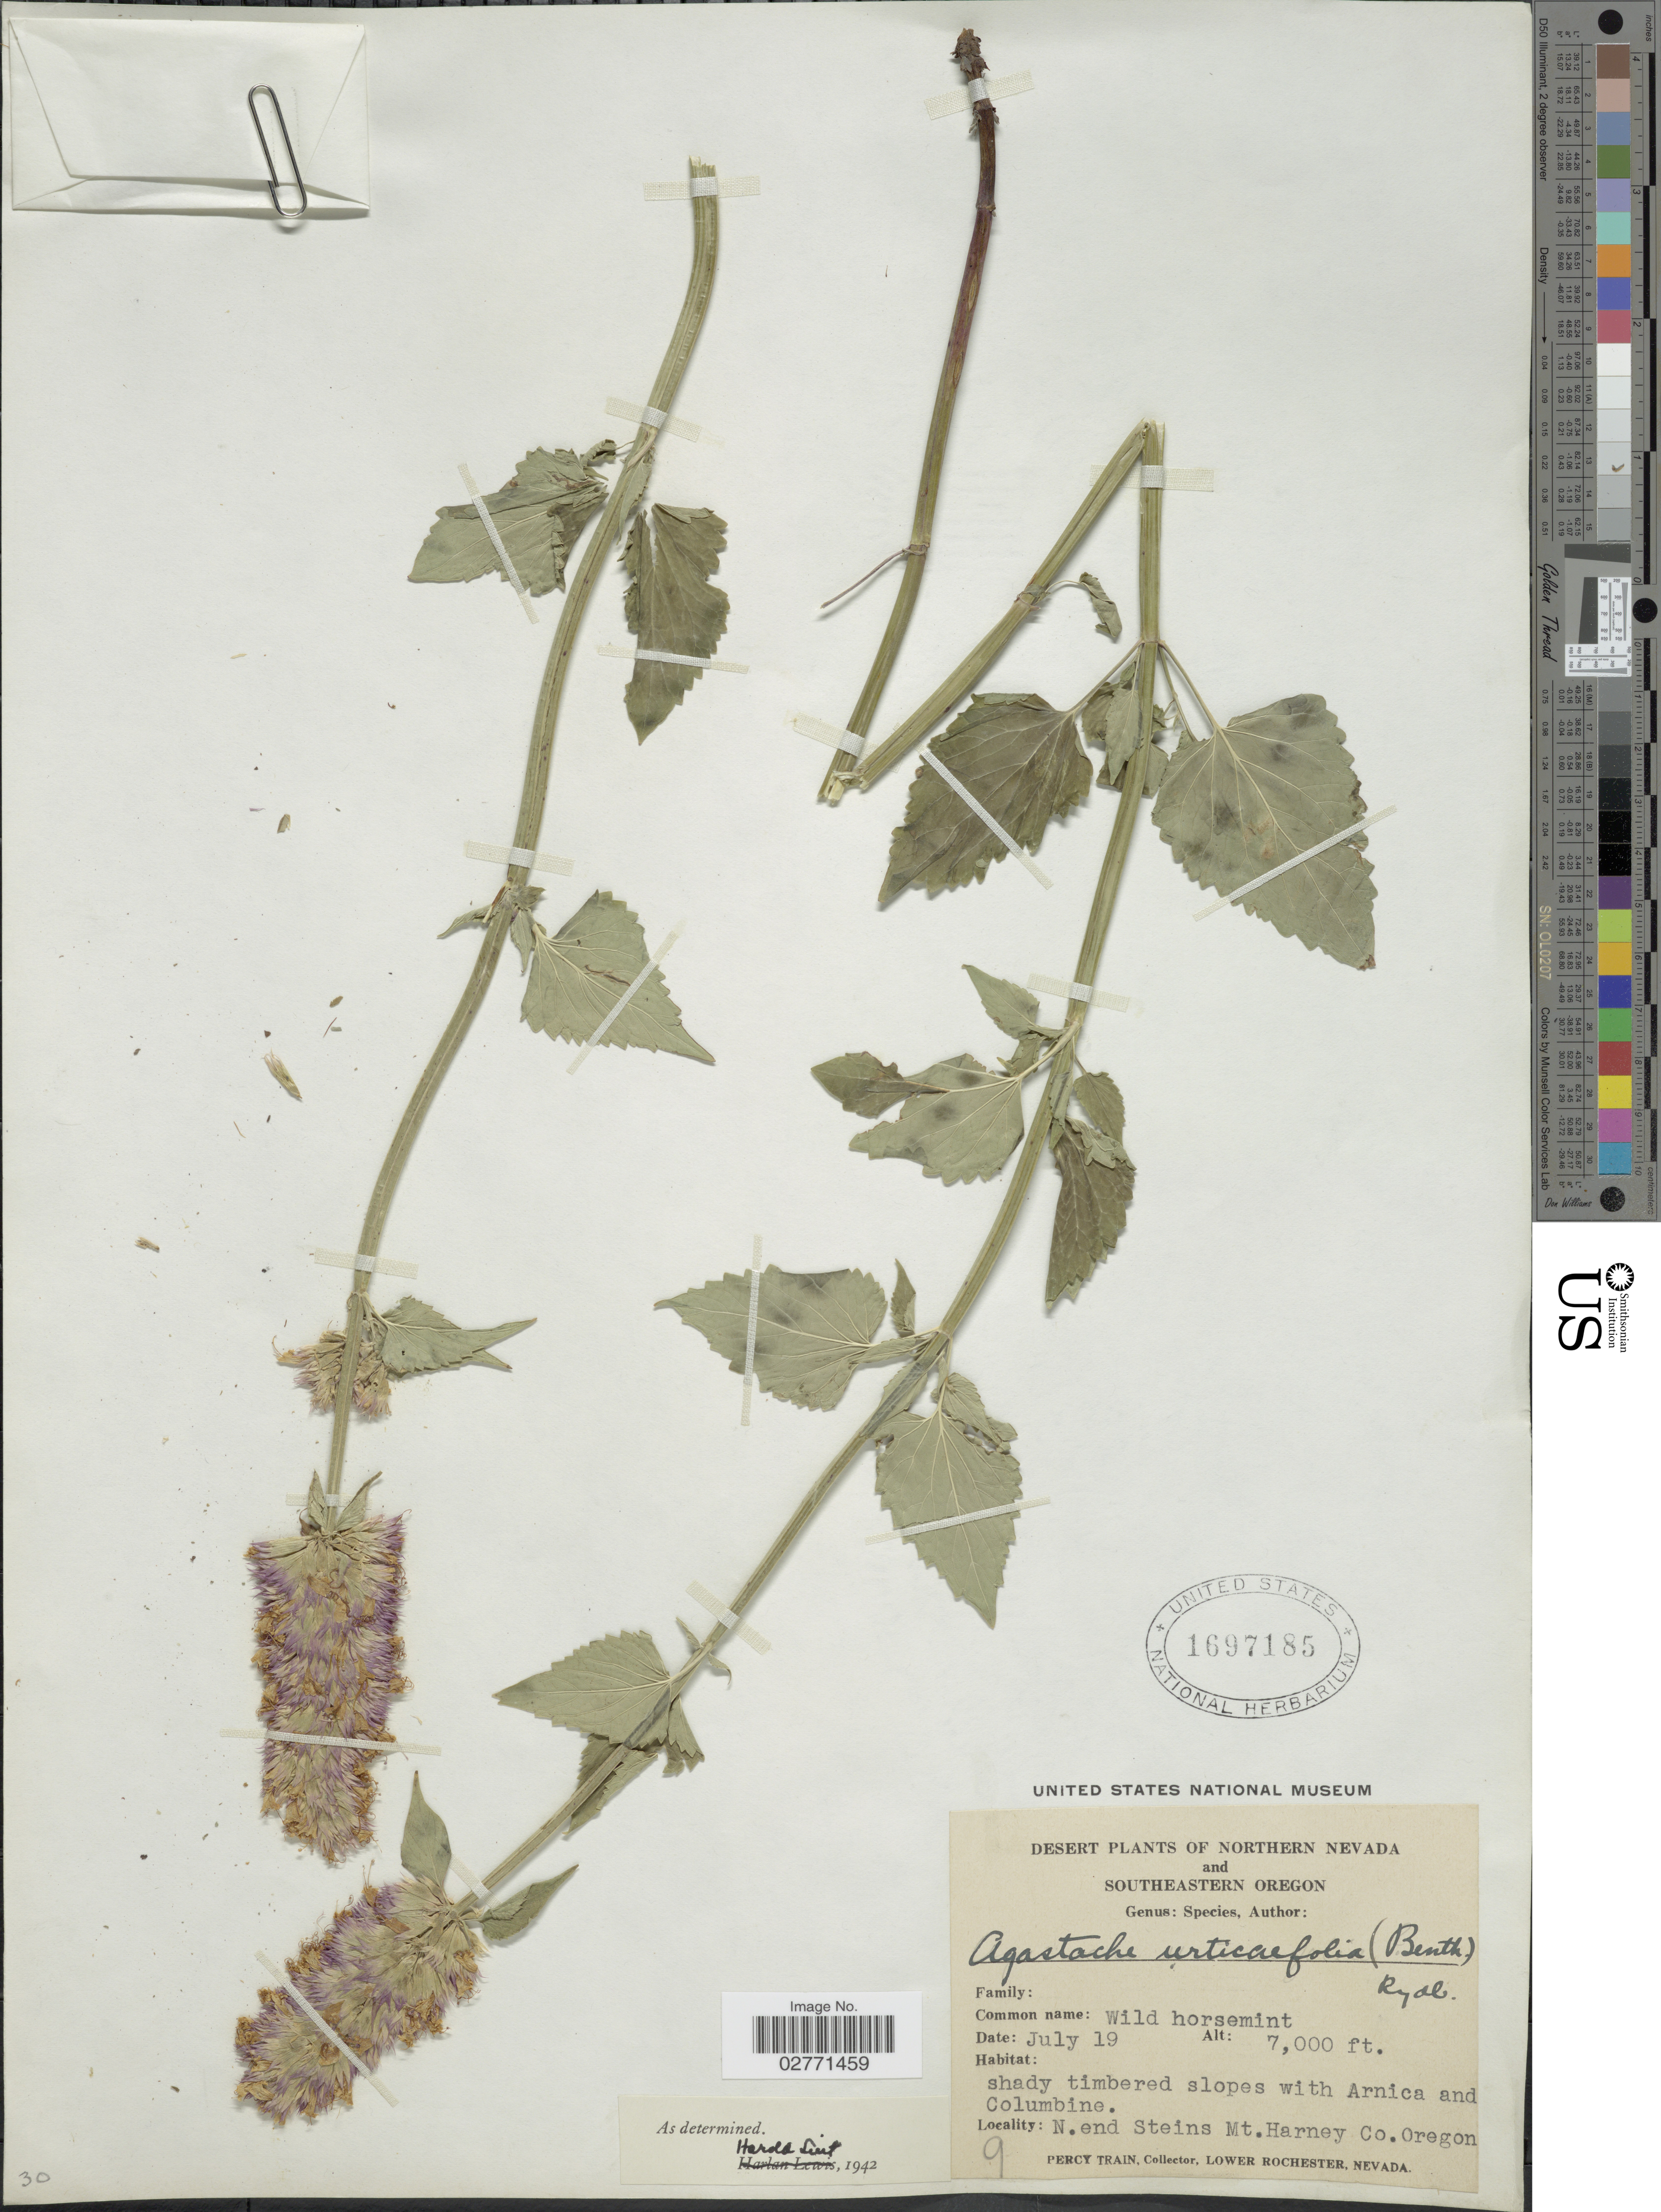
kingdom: Plantae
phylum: Tracheophyta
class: Magnoliopsida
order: Lamiales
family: Lamiaceae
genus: Agastache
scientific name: Agastache urticifolia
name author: (Benth.) Kuntze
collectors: P. Train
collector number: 9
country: United States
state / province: Oregon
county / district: Harney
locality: Southeastern Oregon. N. end Steins Mt. Harney Co.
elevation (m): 2134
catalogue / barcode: US 1697185